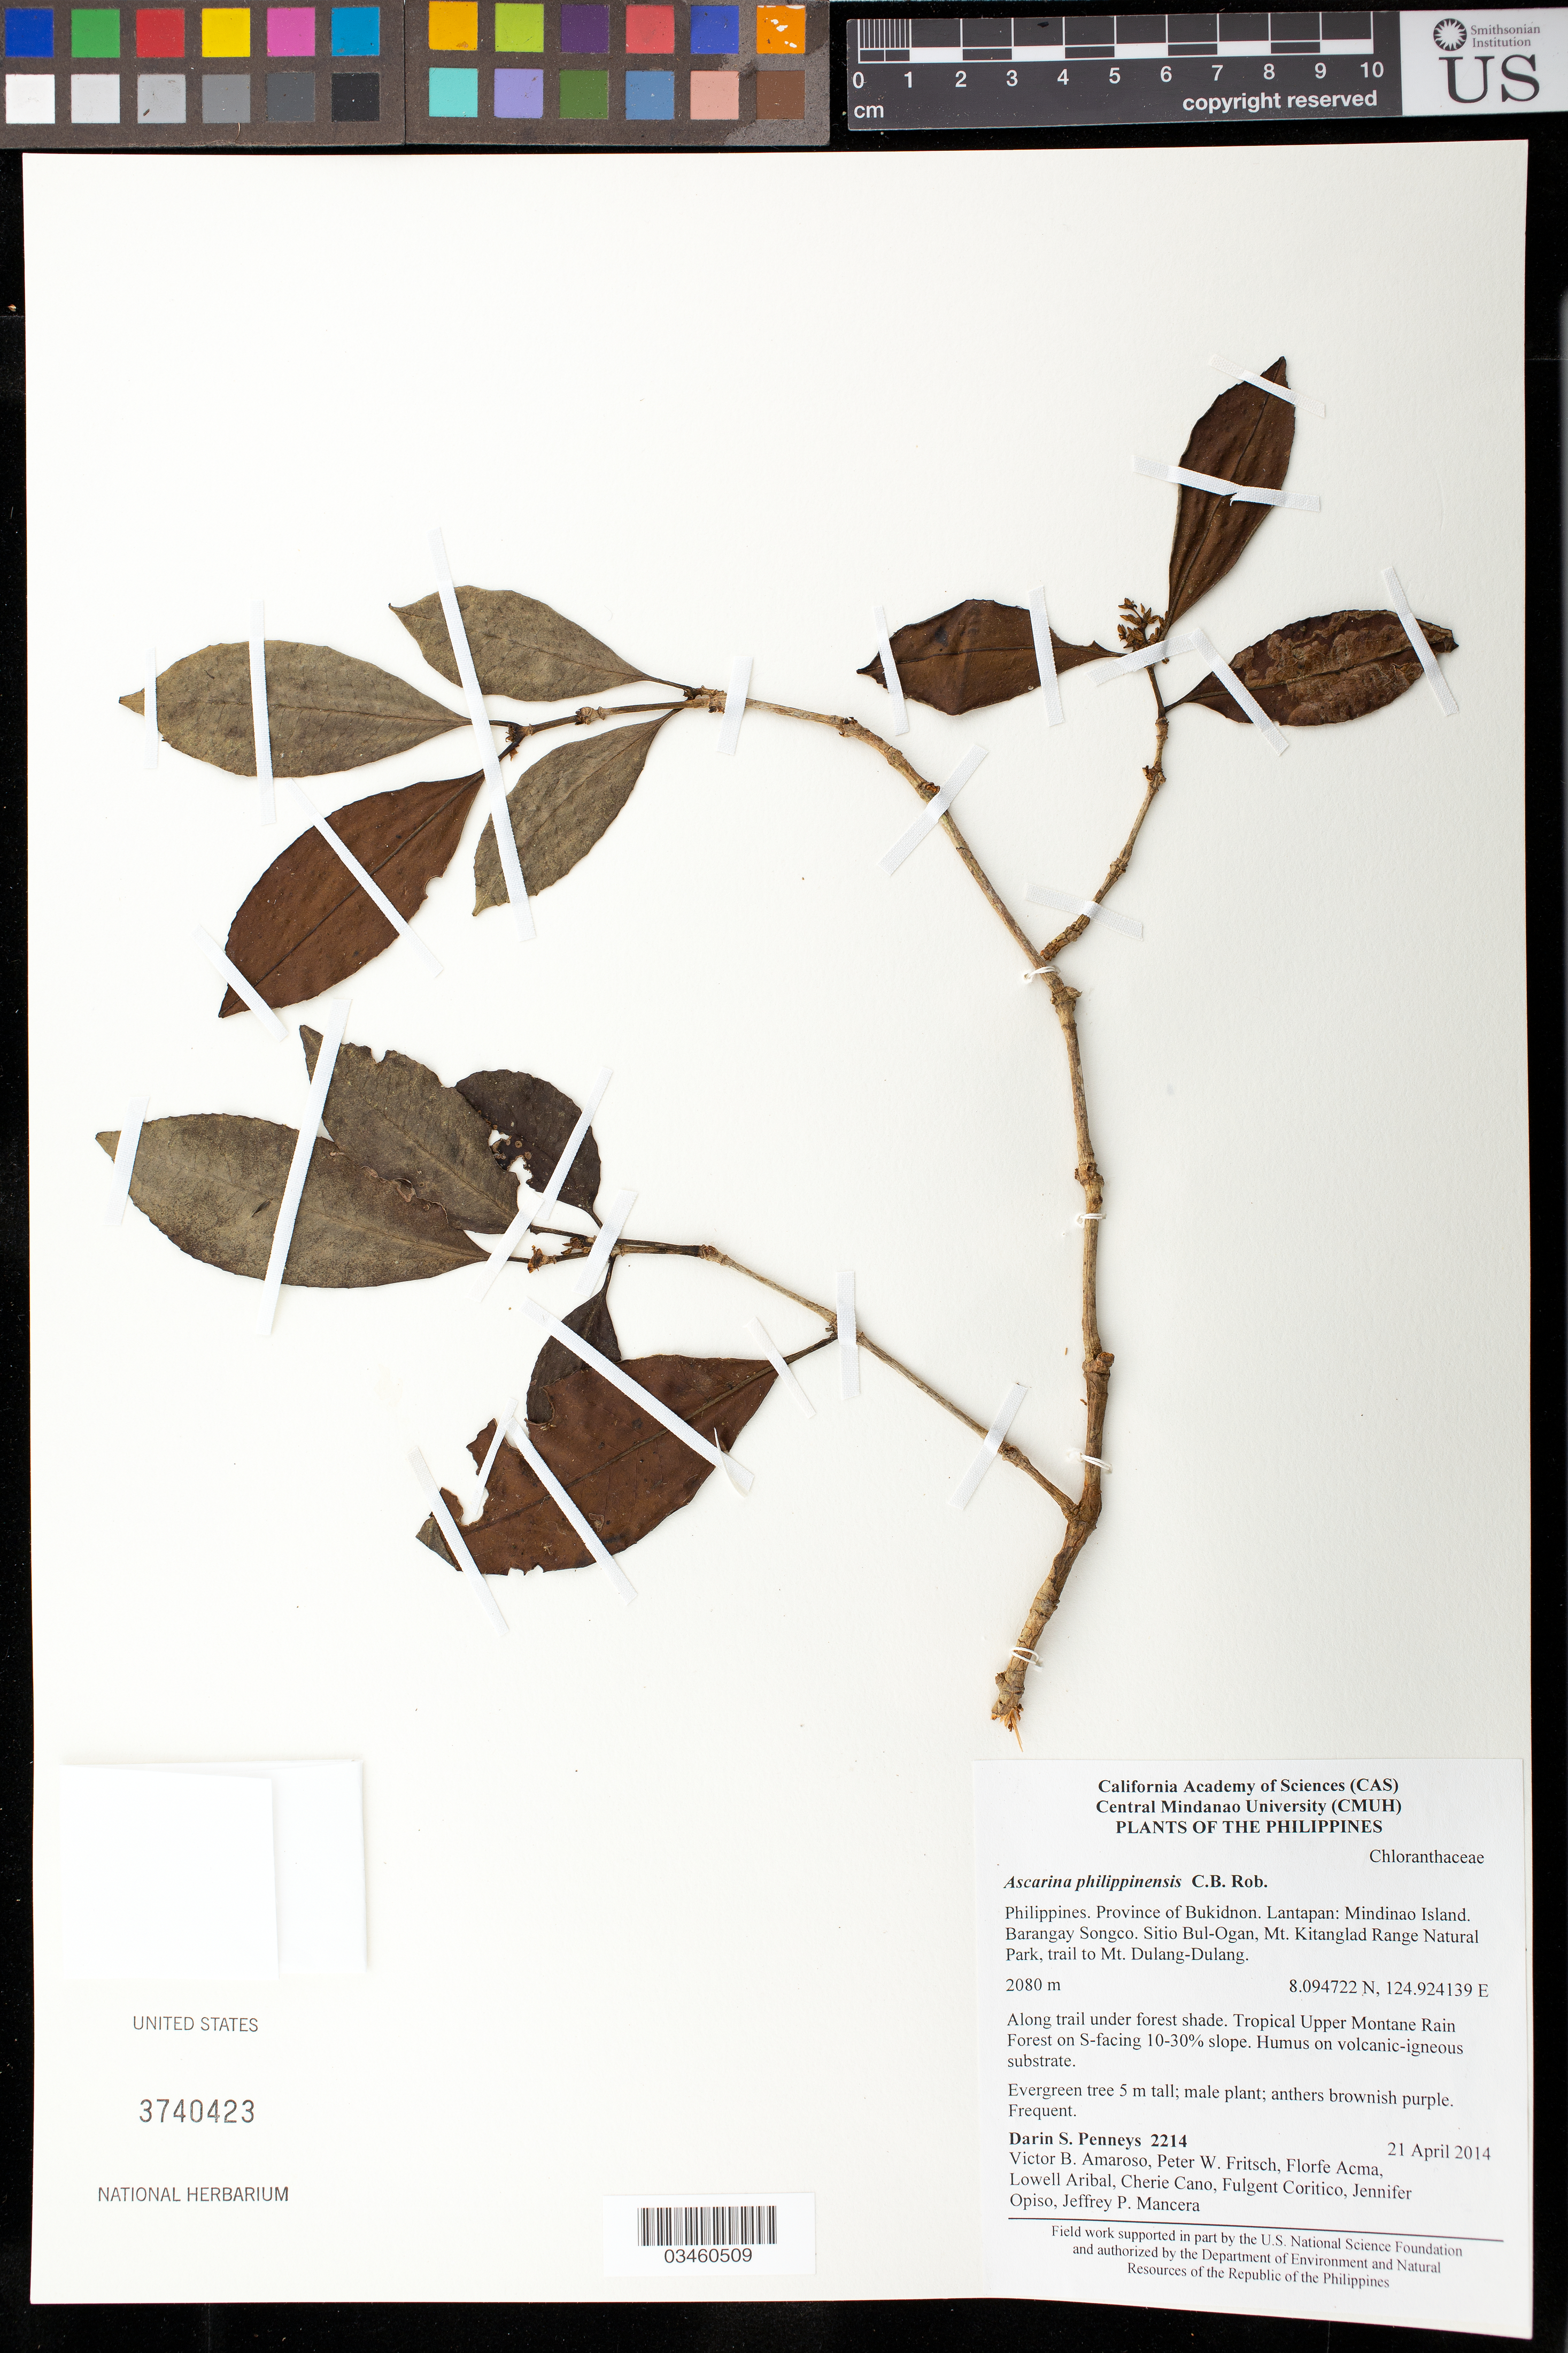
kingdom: Plantae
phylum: Tracheophyta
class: Magnoliopsida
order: Chloranthales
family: Chloranthaceae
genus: Ascarina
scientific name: Ascarina philippinensis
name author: C.B. Rob.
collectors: D. S. Penneys, V. Amoroso, P. W. Fritsch, F. Acma, L. Aribal, C. Cano, F. Coritico, J. Opiso & J. Mancera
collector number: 2214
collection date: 2014-04-21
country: Philippines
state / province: Northern Mindanao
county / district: Bukidnon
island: Mindinao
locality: Philippines. Province of Bukidnon. Lantapan: Mindinao Island. Barangay Songco. Sitio Bul-Ogan, Mt. Kitanglad Range Natural Park, trail to Mt. Dulang-Dulang.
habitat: Along tail under forest shade. Tropical Upper Montane Rain Forest on S-Facing 10-30% slope. Humus on volcanic-igneous substrate.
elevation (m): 2080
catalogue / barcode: US 3740423